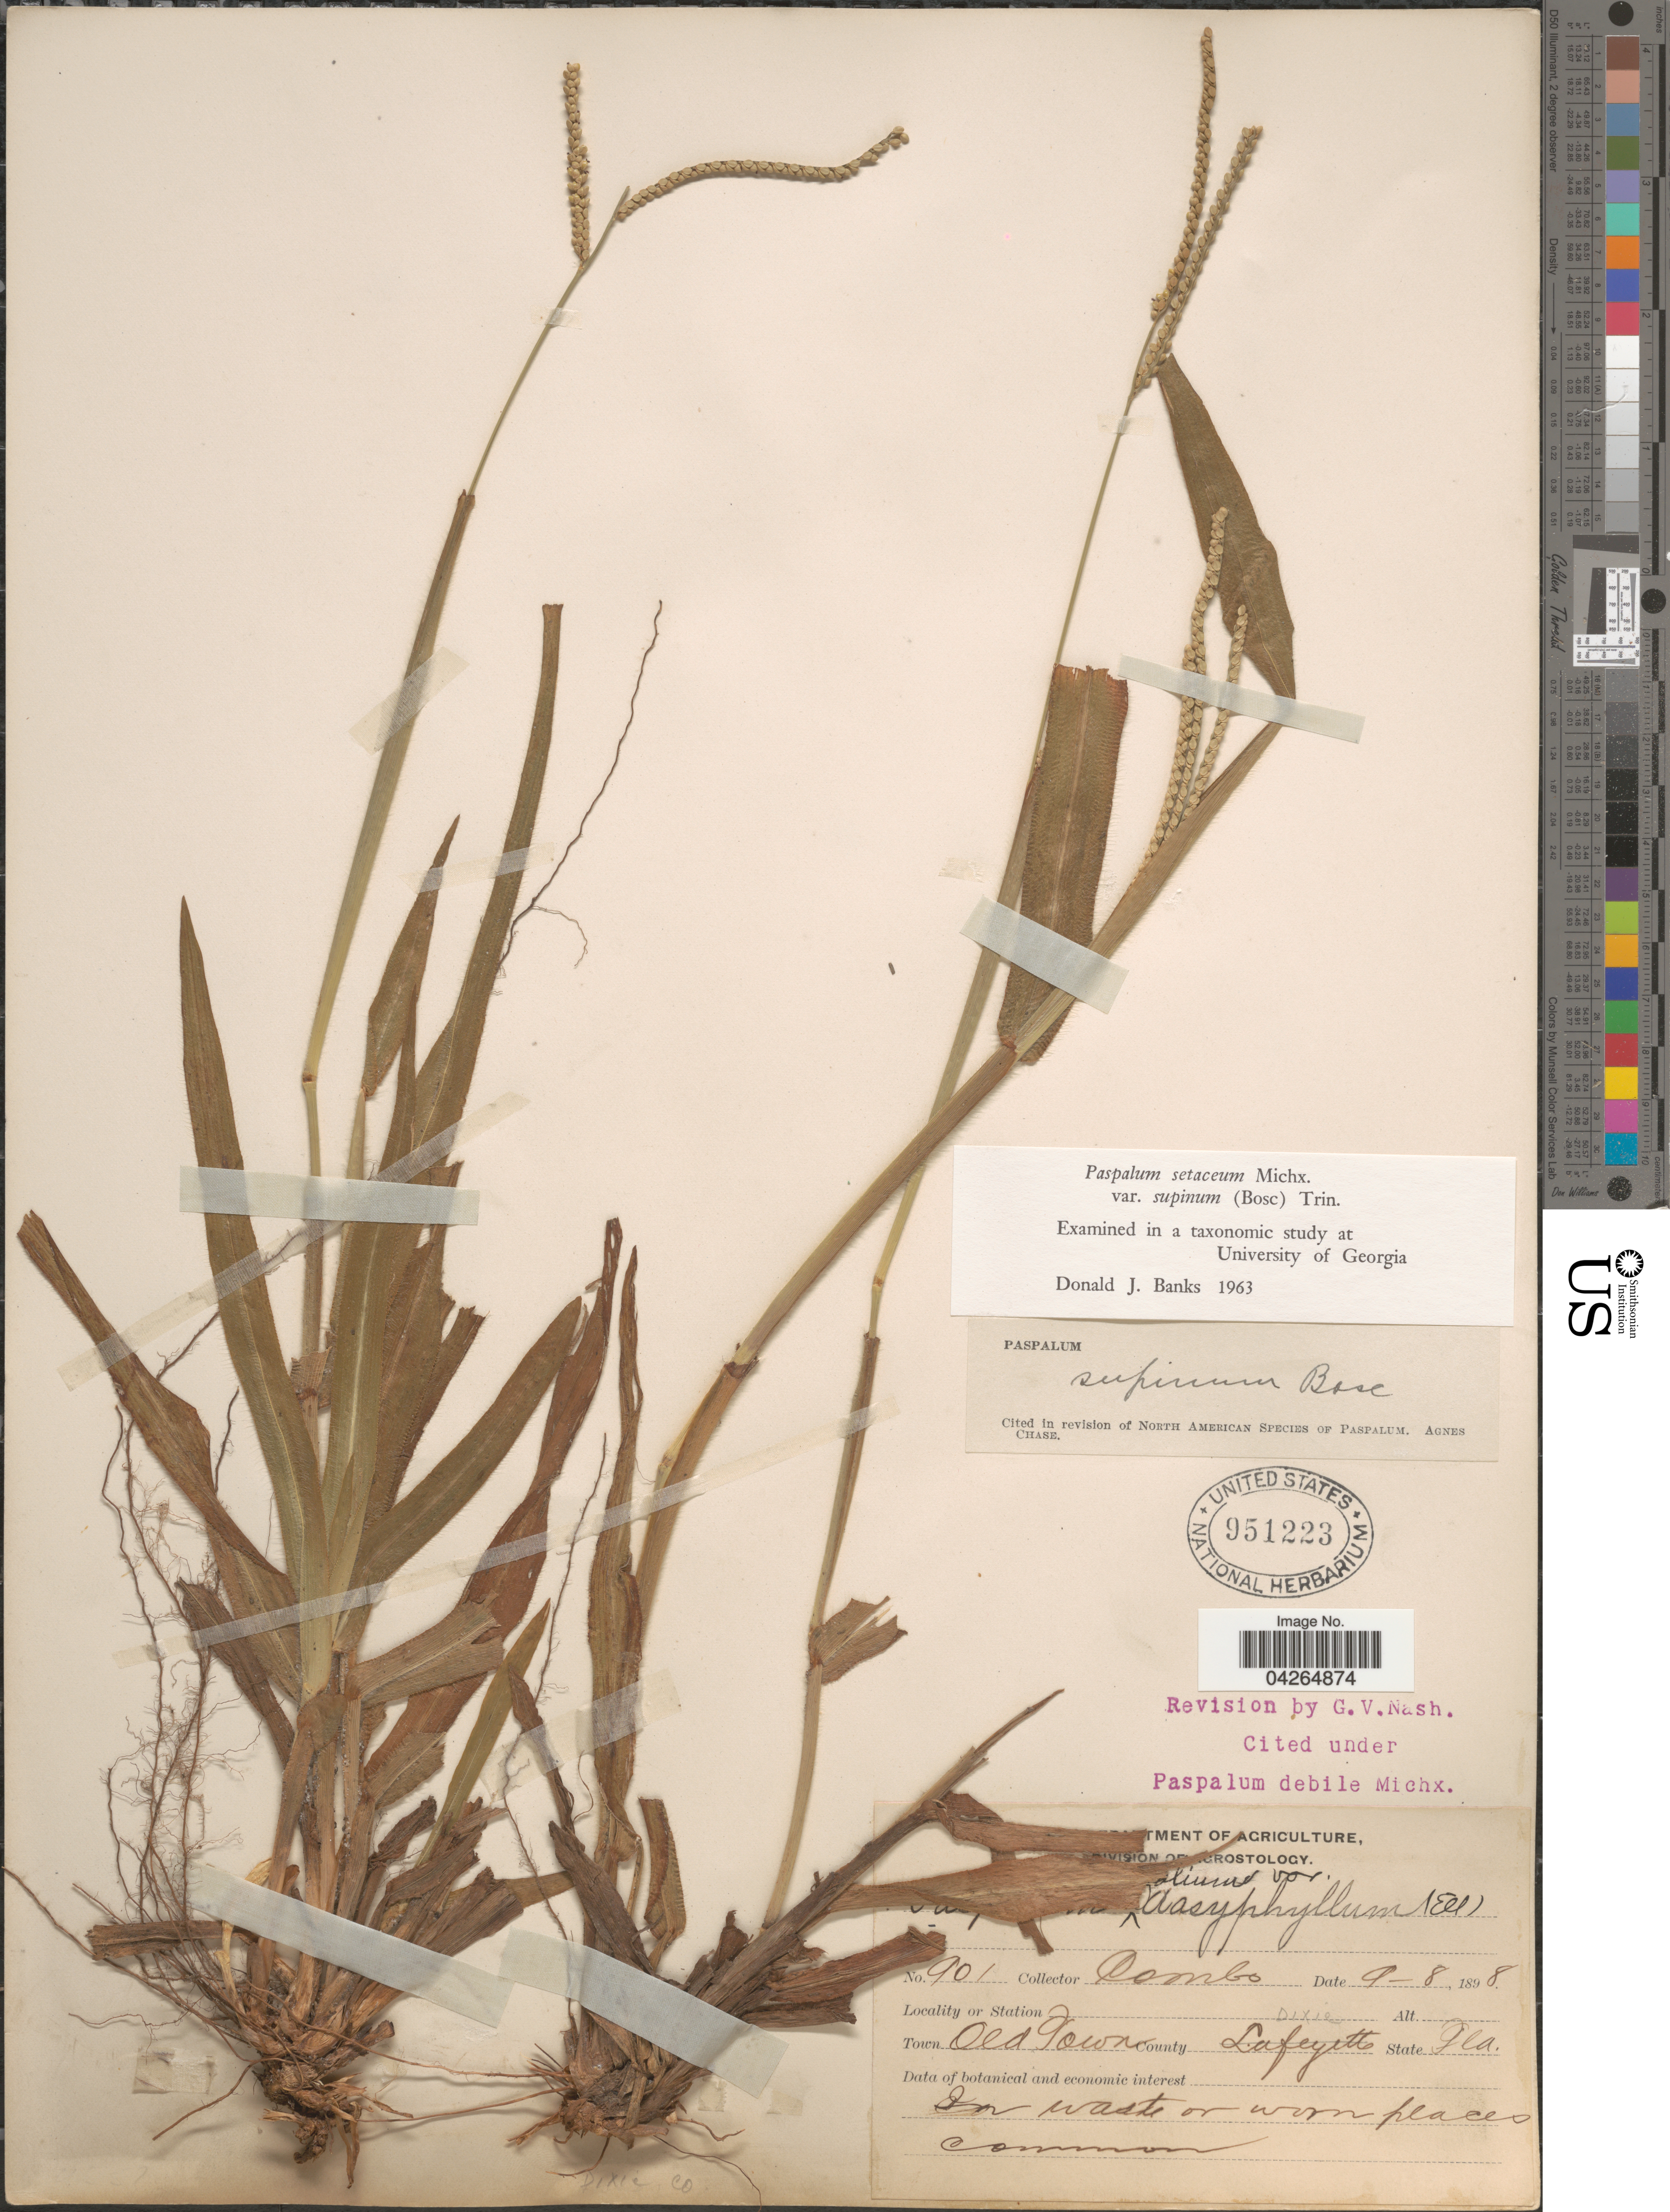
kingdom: Plantae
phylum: Tracheophyta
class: Liliopsida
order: Poales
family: Poaceae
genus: Paspalum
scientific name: Paspalum setaceum var. supinum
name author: (Bosc ex Poir.) Trin.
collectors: -. Combs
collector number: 901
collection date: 1898-09-08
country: United States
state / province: Florida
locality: Town Old Town. County Dixie.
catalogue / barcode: US 951223